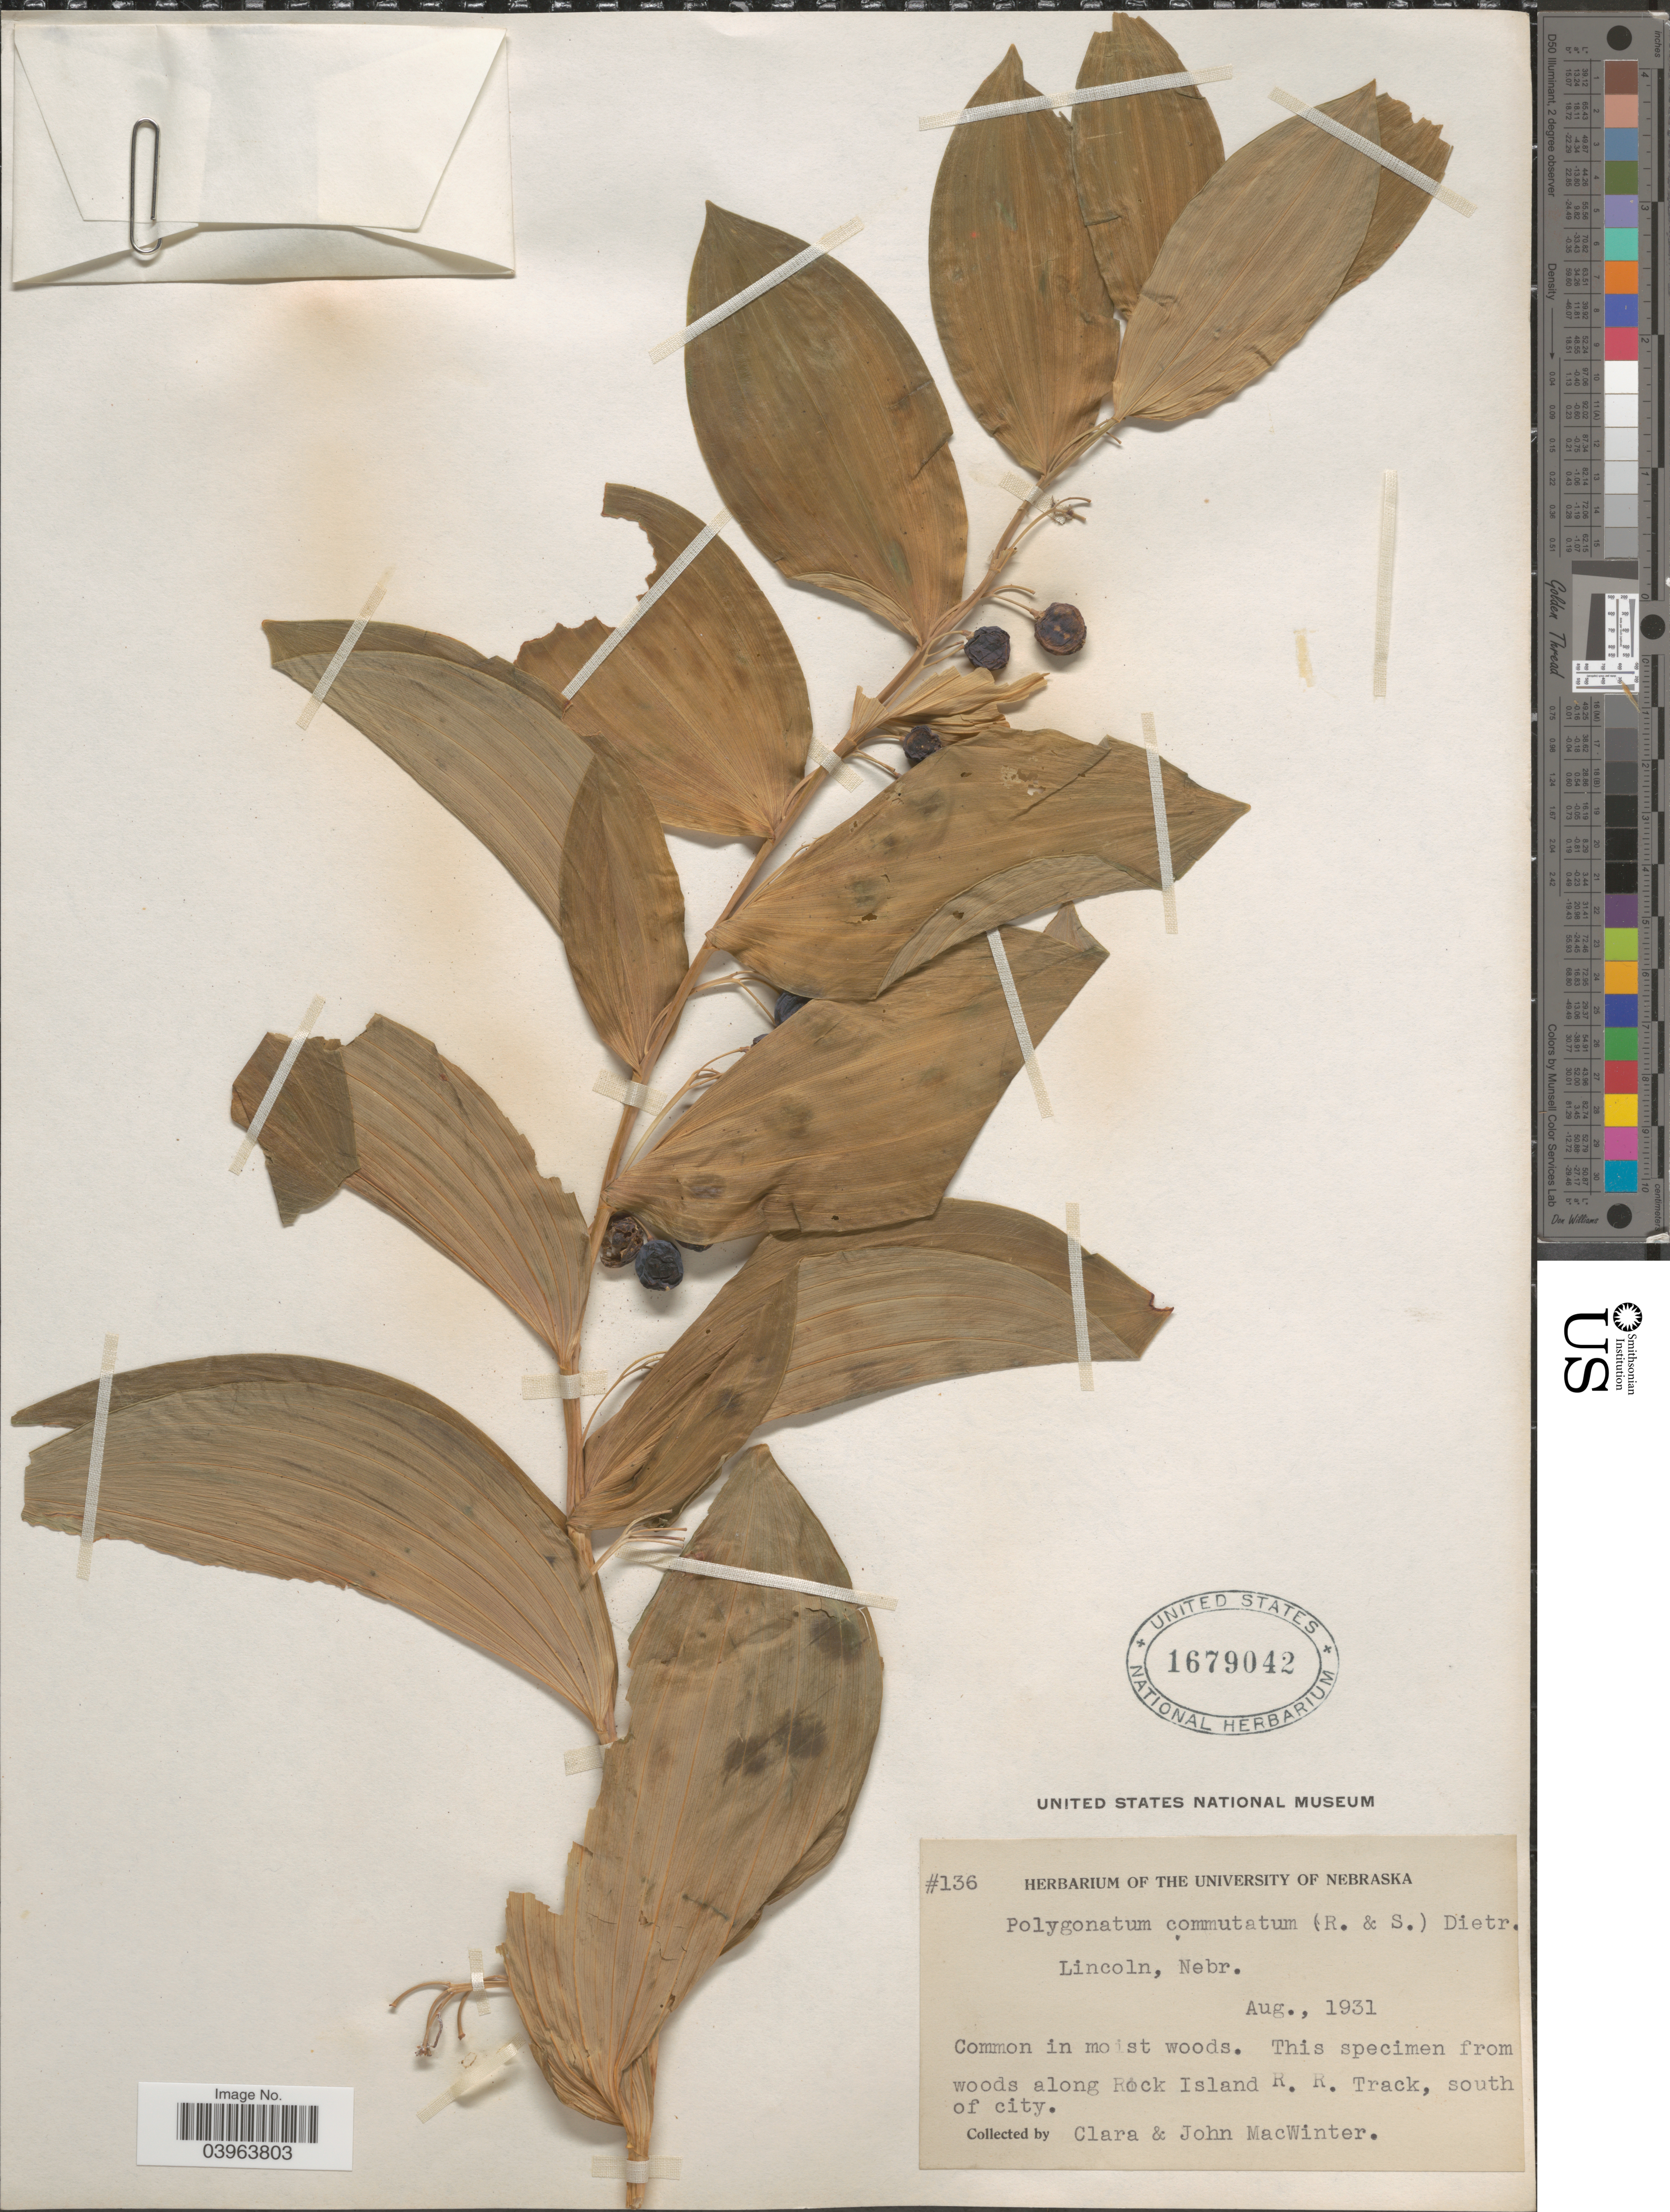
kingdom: Plantae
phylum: Tracheophyta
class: Liliopsida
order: Asparagales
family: Asparagaceae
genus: Polygonatum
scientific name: Polygonatum commutatum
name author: (Schult. f.) A. Dietr.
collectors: C. MacWinter & J. MacWinter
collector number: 136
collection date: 1931-08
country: United States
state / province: Nebraska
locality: Lincoln. From woods along Rock Island R. R. Track, south of city.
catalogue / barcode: US 1679042